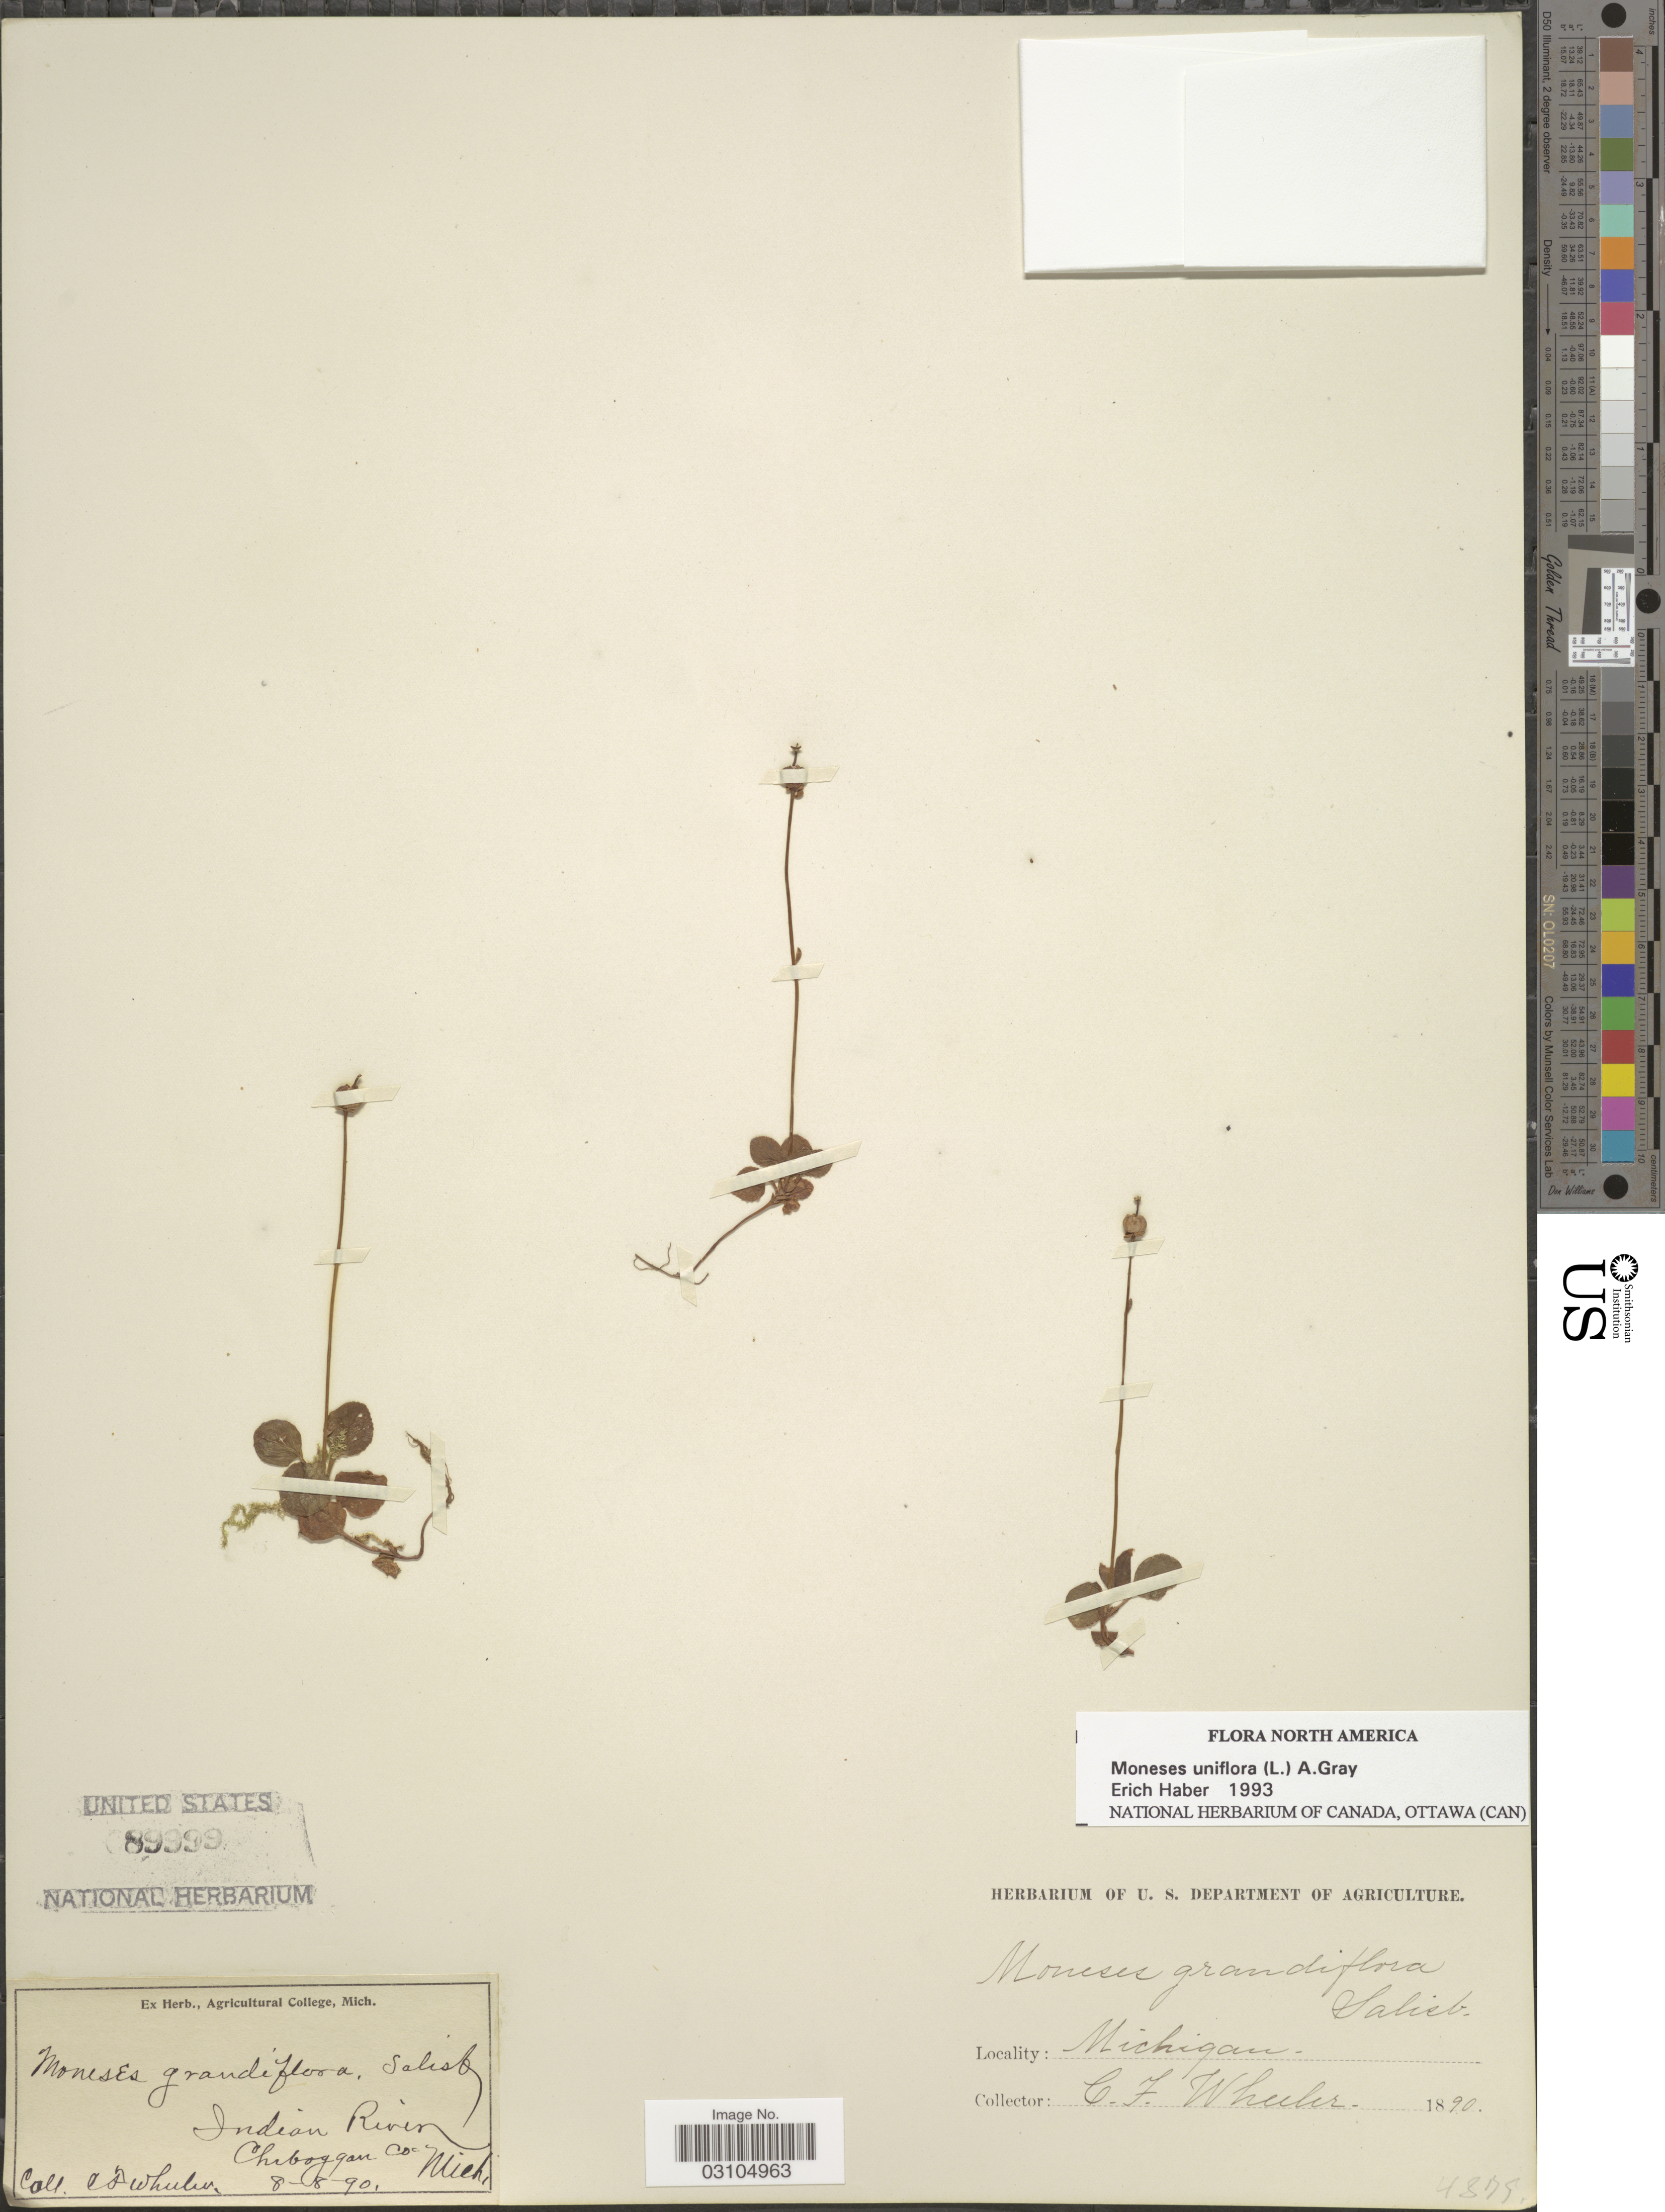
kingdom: Plantae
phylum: Tracheophyta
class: Magnoliopsida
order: Ericales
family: Ericaceae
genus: Moneses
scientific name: Moneses uniflora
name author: (L.) A. Gray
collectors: C. Wheeler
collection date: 1890-08-08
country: United States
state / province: Michigan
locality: Indian River, Cheboygan Co.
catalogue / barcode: US 89999